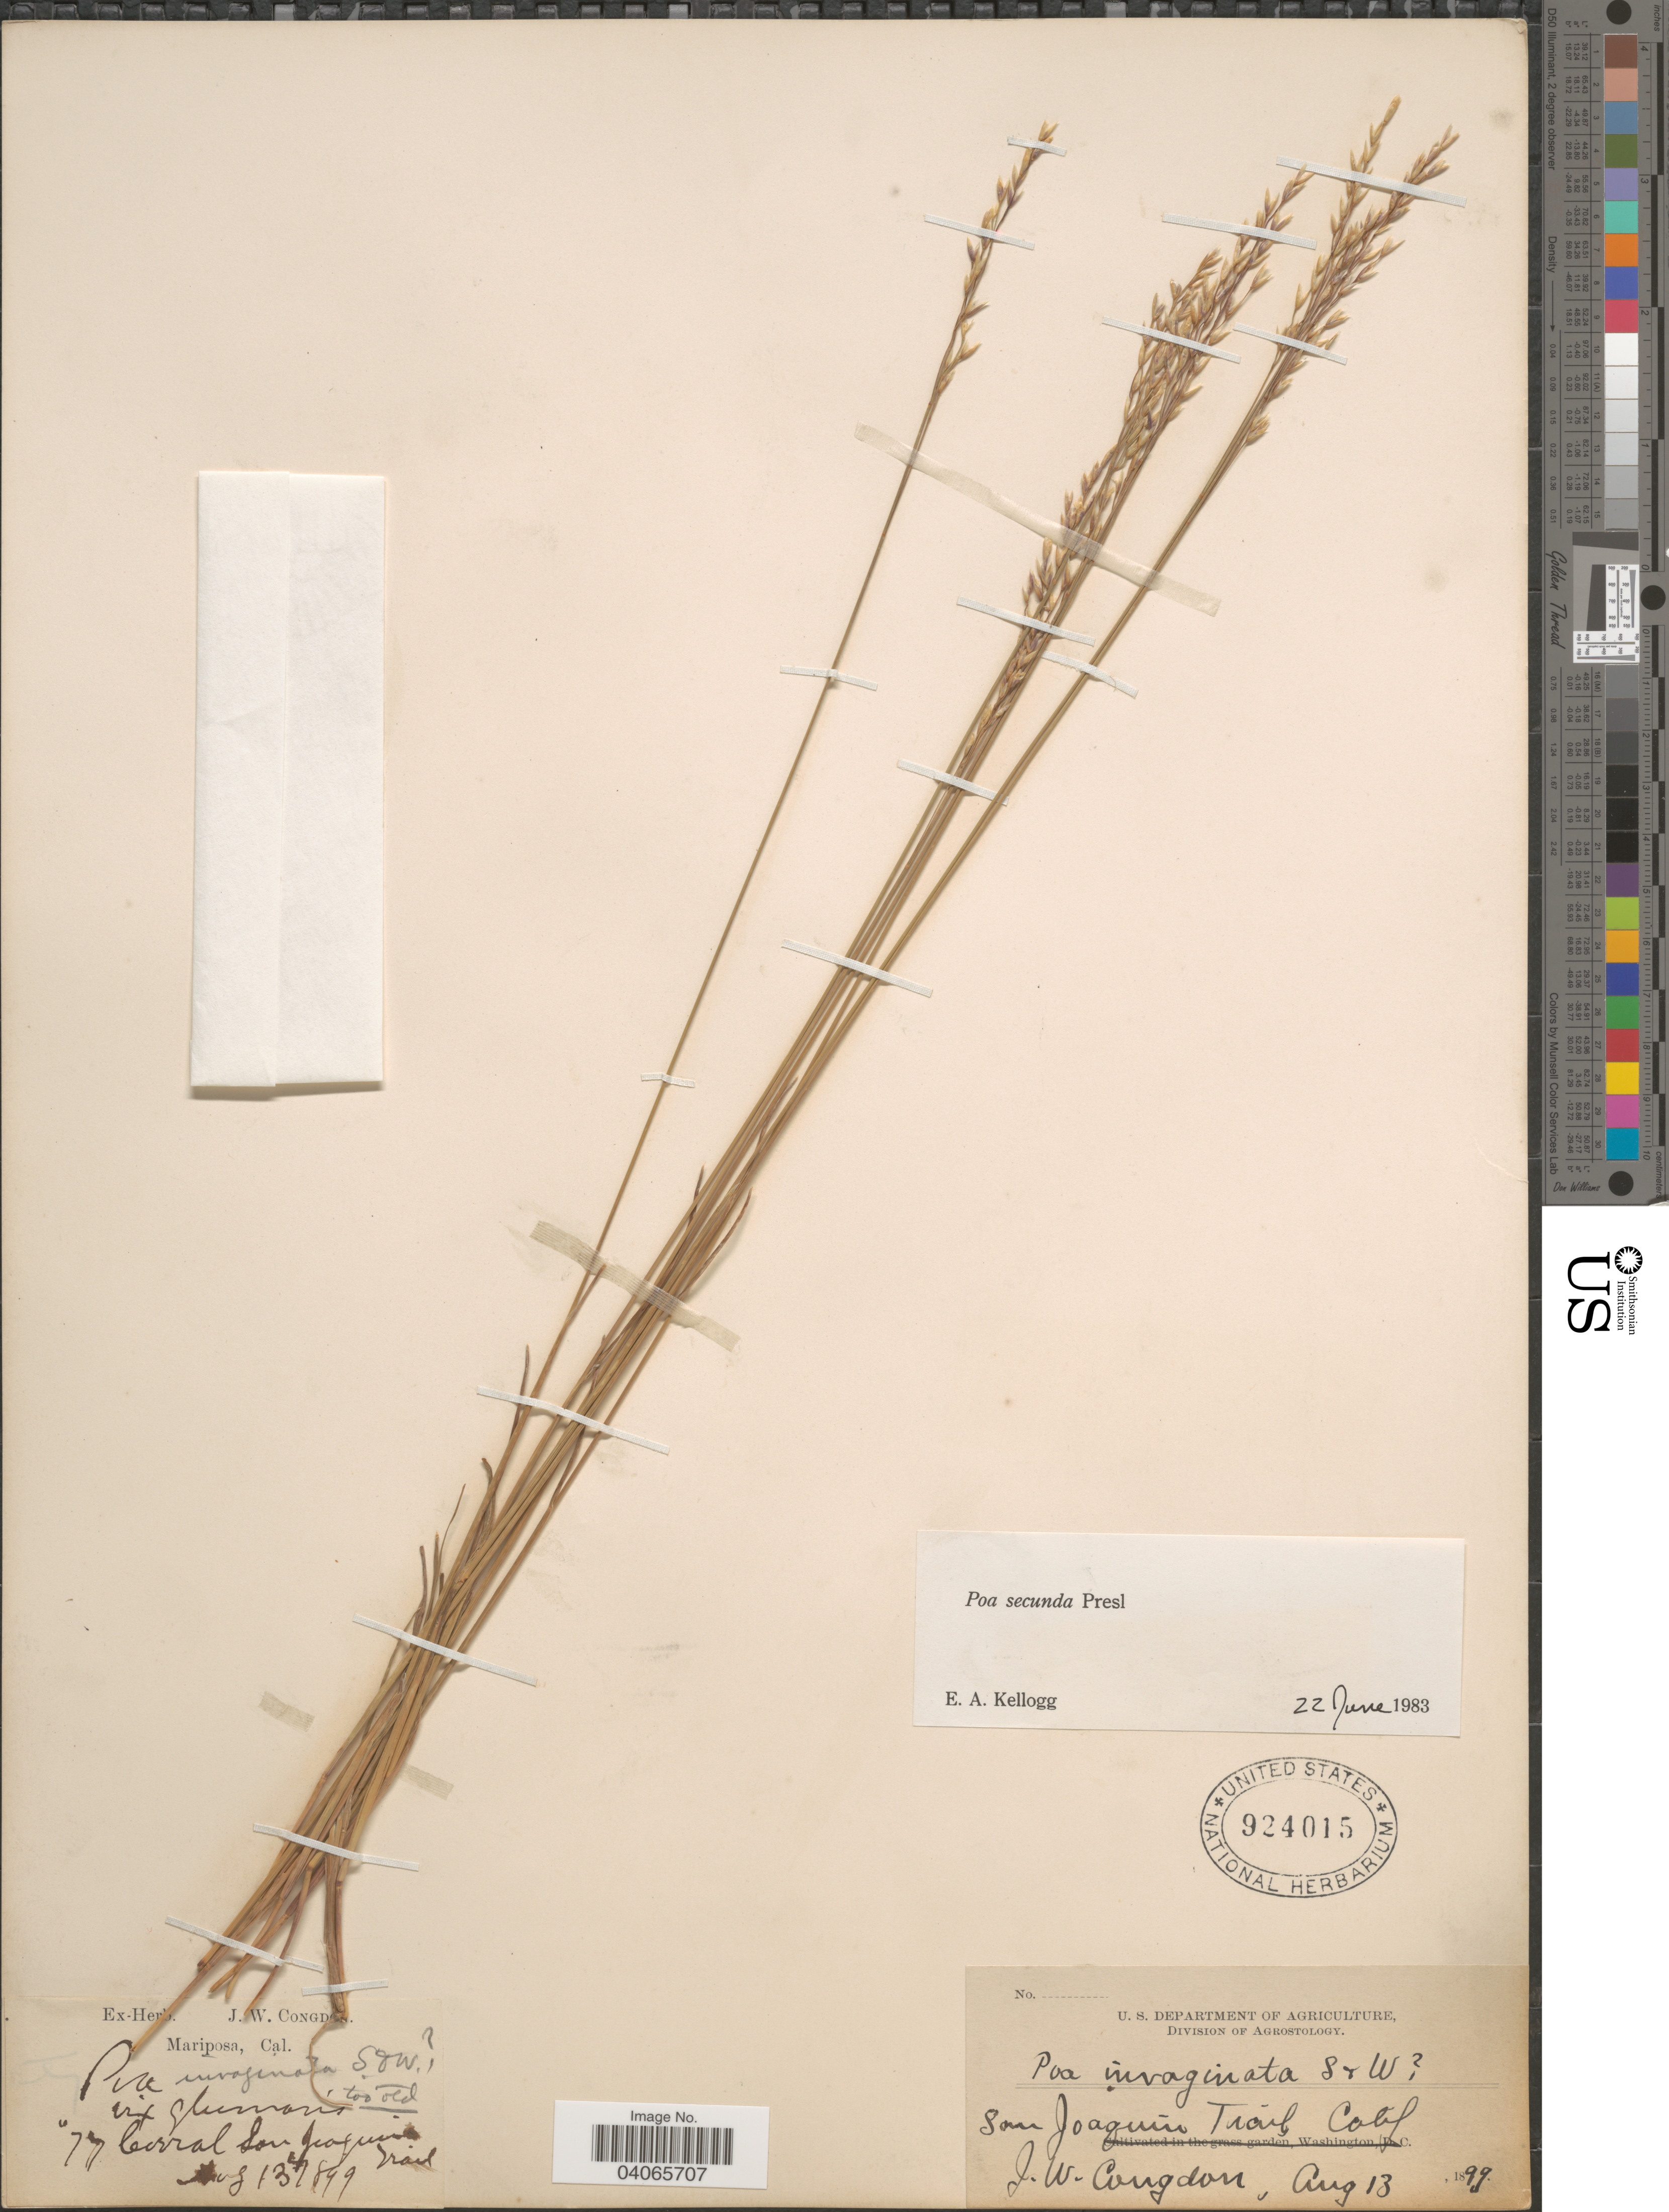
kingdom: Plantae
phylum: Tracheophyta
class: Liliopsida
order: Poales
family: Poaceae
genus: Poa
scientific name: Poa secunda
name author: J. Presl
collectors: J. W. Congdon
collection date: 1899-08-13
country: United States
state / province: California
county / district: San Joaquin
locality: San Joaquin. Trail.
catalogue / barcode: US 924015